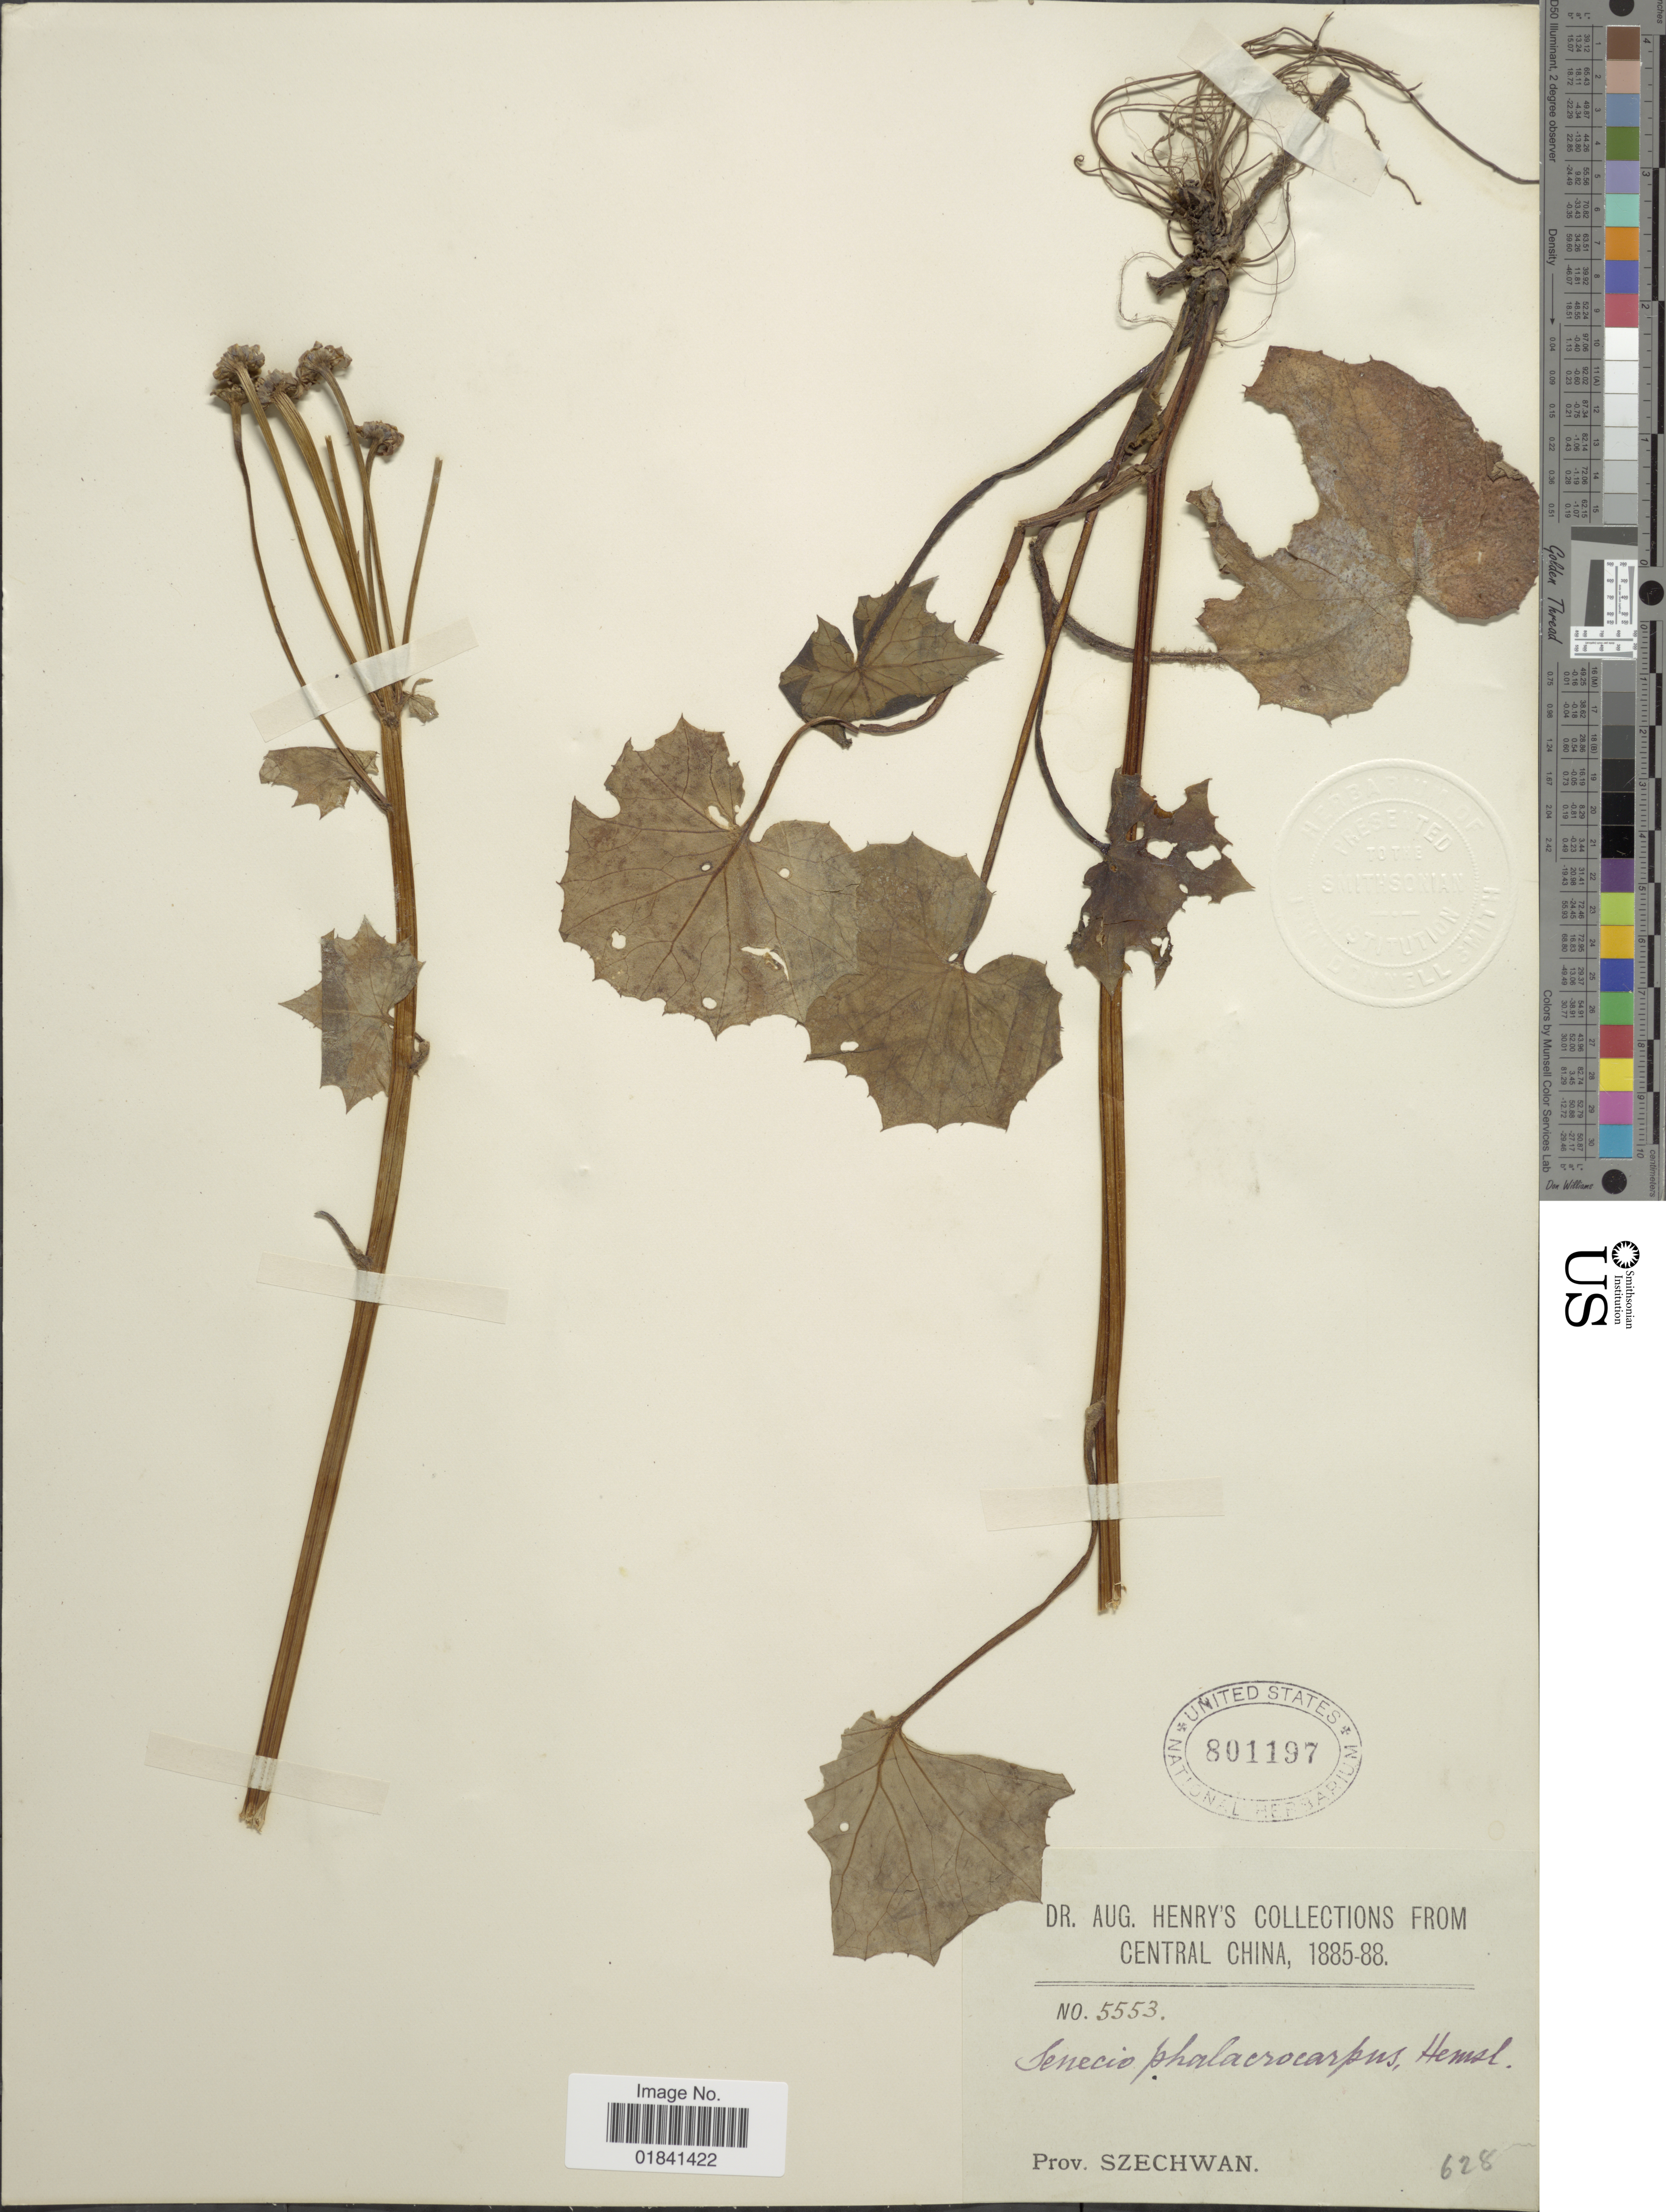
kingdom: Plantae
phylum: Tracheophyta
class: Magnoliopsida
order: Asterales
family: Asteraceae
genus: Senecio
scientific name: Senecio phalacrocarpus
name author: Hance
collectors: A. Henry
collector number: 5553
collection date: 1885/1888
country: China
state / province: Sichuan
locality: Central China, Prov. Szechwan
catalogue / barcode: US 801197